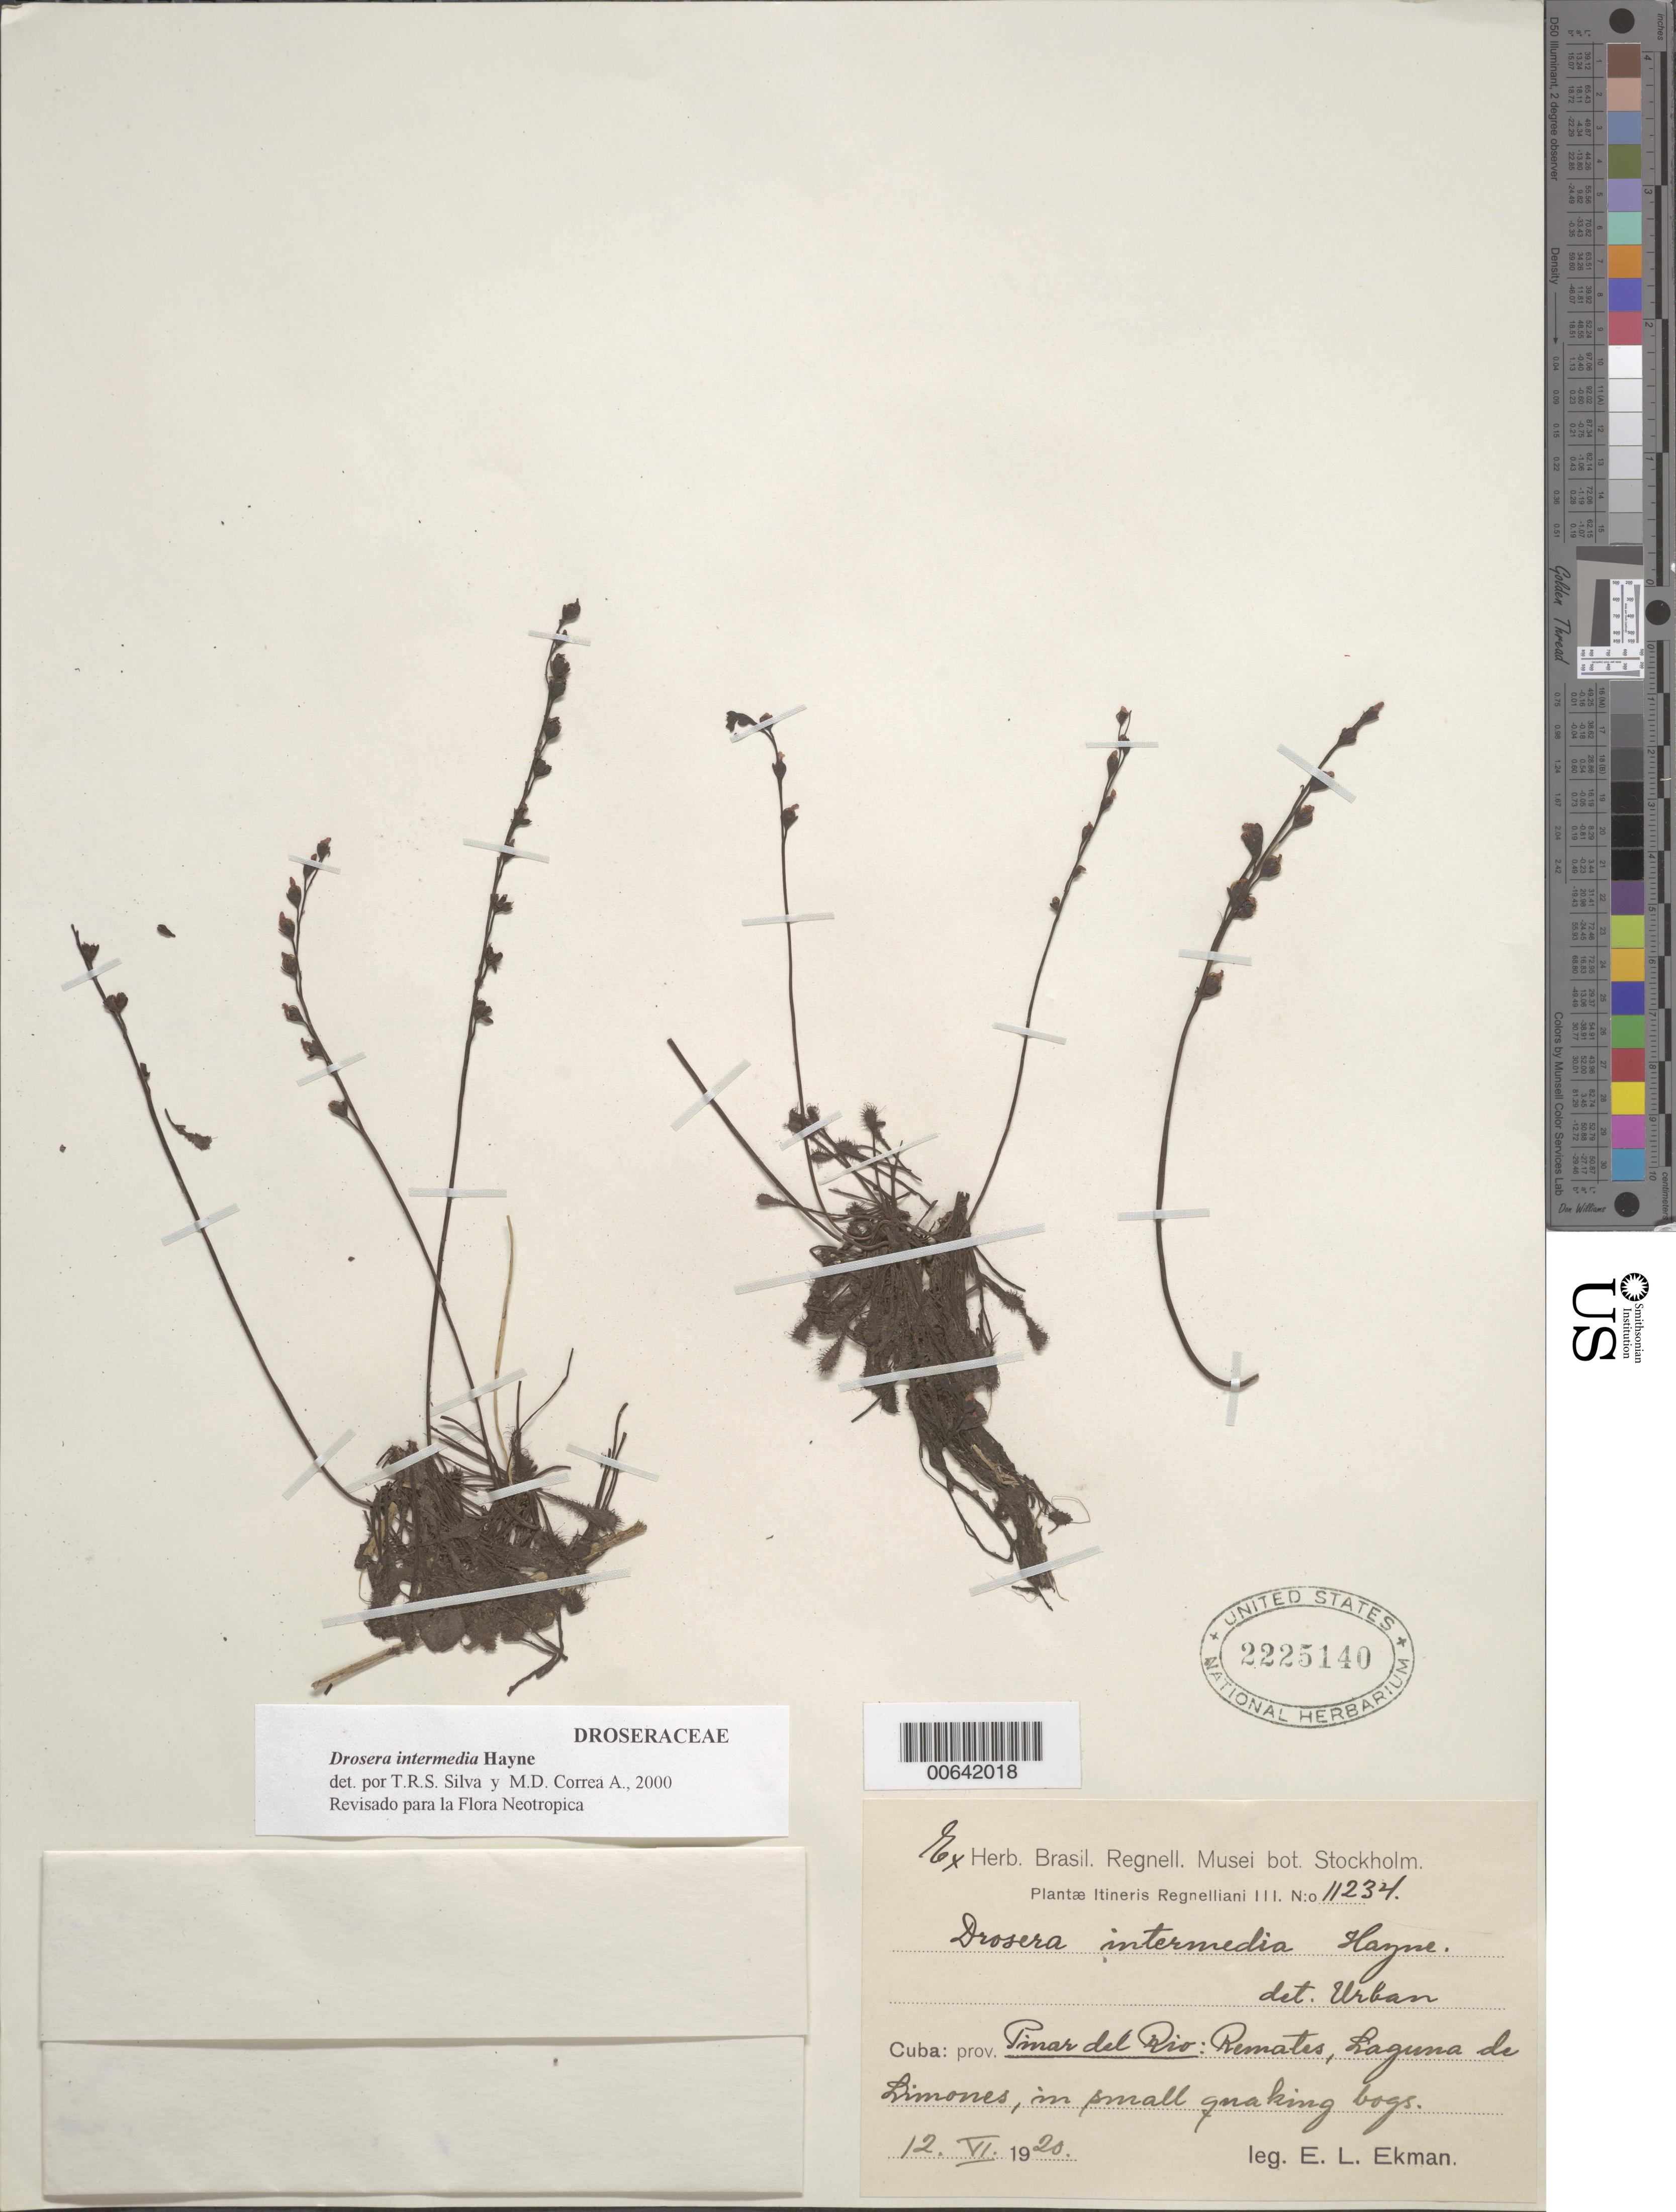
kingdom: Plantae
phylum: Tracheophyta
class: Magnoliopsida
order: Caryophyllales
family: Droseraceae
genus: Drosera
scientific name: Drosera intermedia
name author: Hayne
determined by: Urban, Ignatz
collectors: E. L. Ekman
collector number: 11234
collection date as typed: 12 Jun 1920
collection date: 1920-06-12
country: Cuba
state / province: Pinar del Río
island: Greater Antilles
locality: Remates, Laguna de Limones.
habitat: In small quaking bogs.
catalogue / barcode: US 2225140